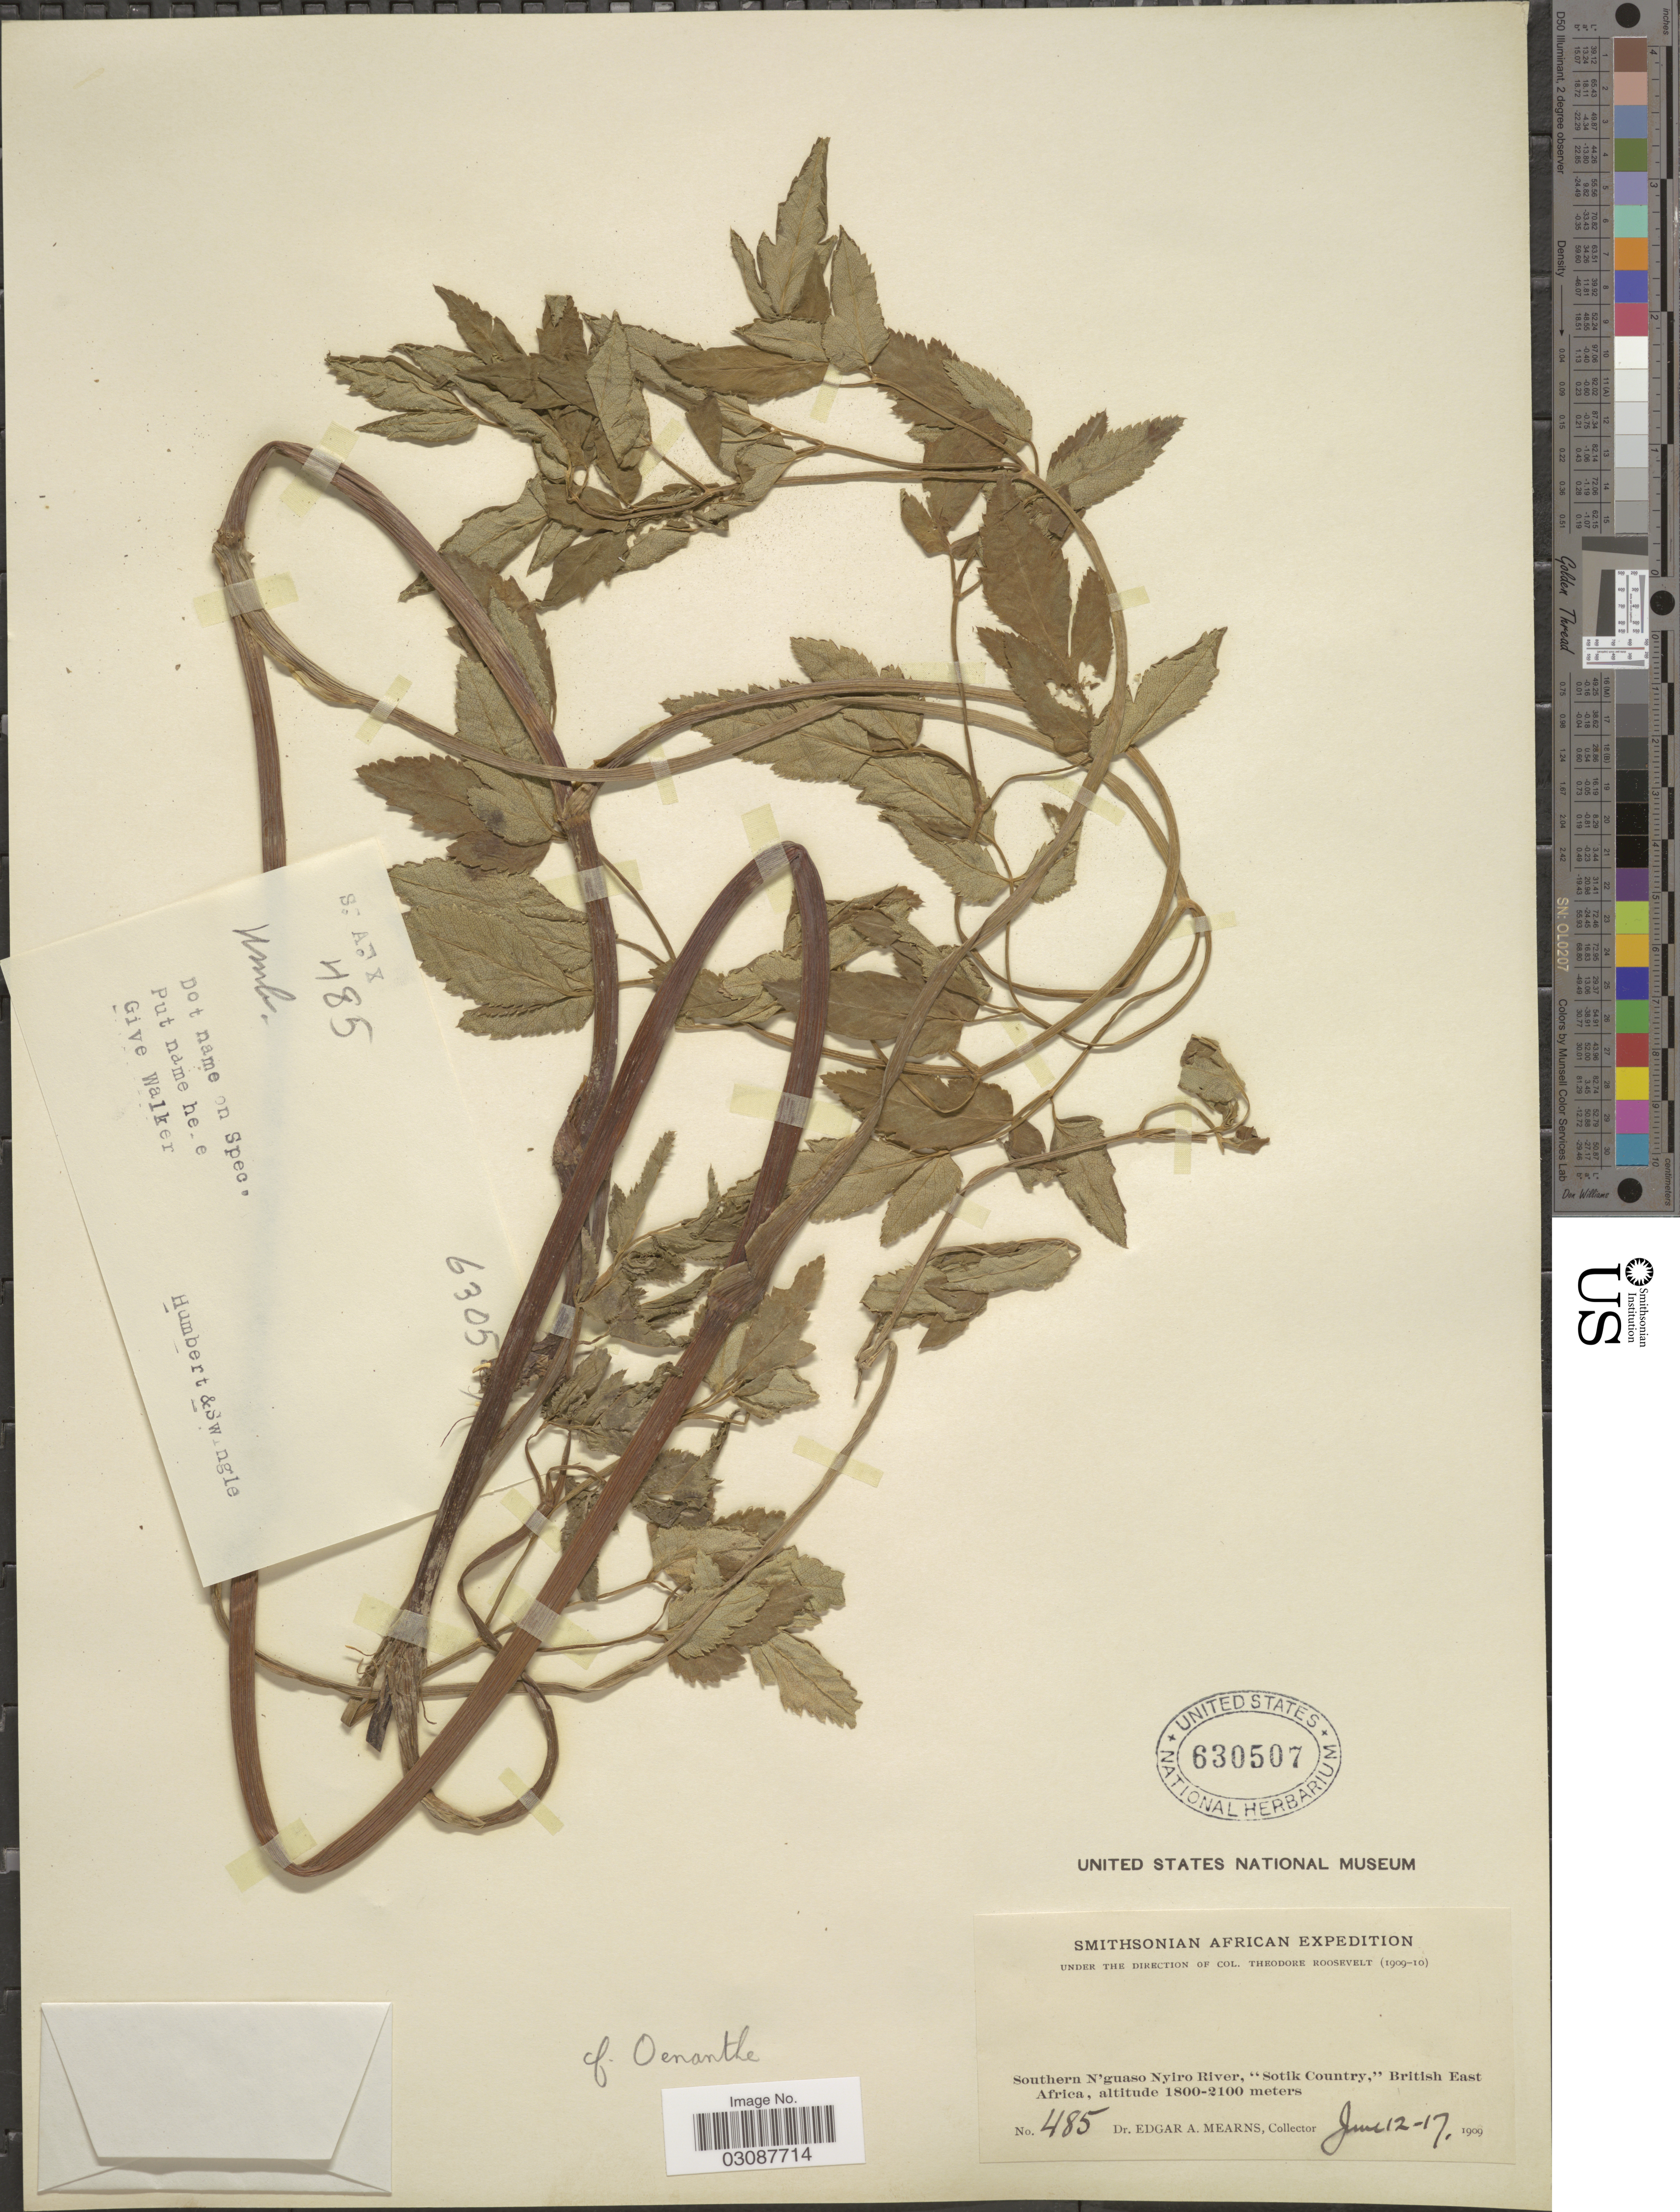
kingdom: Plantae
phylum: Tracheophyta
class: Magnoliopsida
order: Apiales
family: Apiaceae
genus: Oenanthe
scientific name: Oenanthe sp.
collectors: E. A. Mearns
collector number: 485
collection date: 1909-06-12/1909-06-17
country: Kenya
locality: Southern N'guaso Nyiro River "Sotik Country", British East Africa.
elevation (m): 1800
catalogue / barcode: US 630507